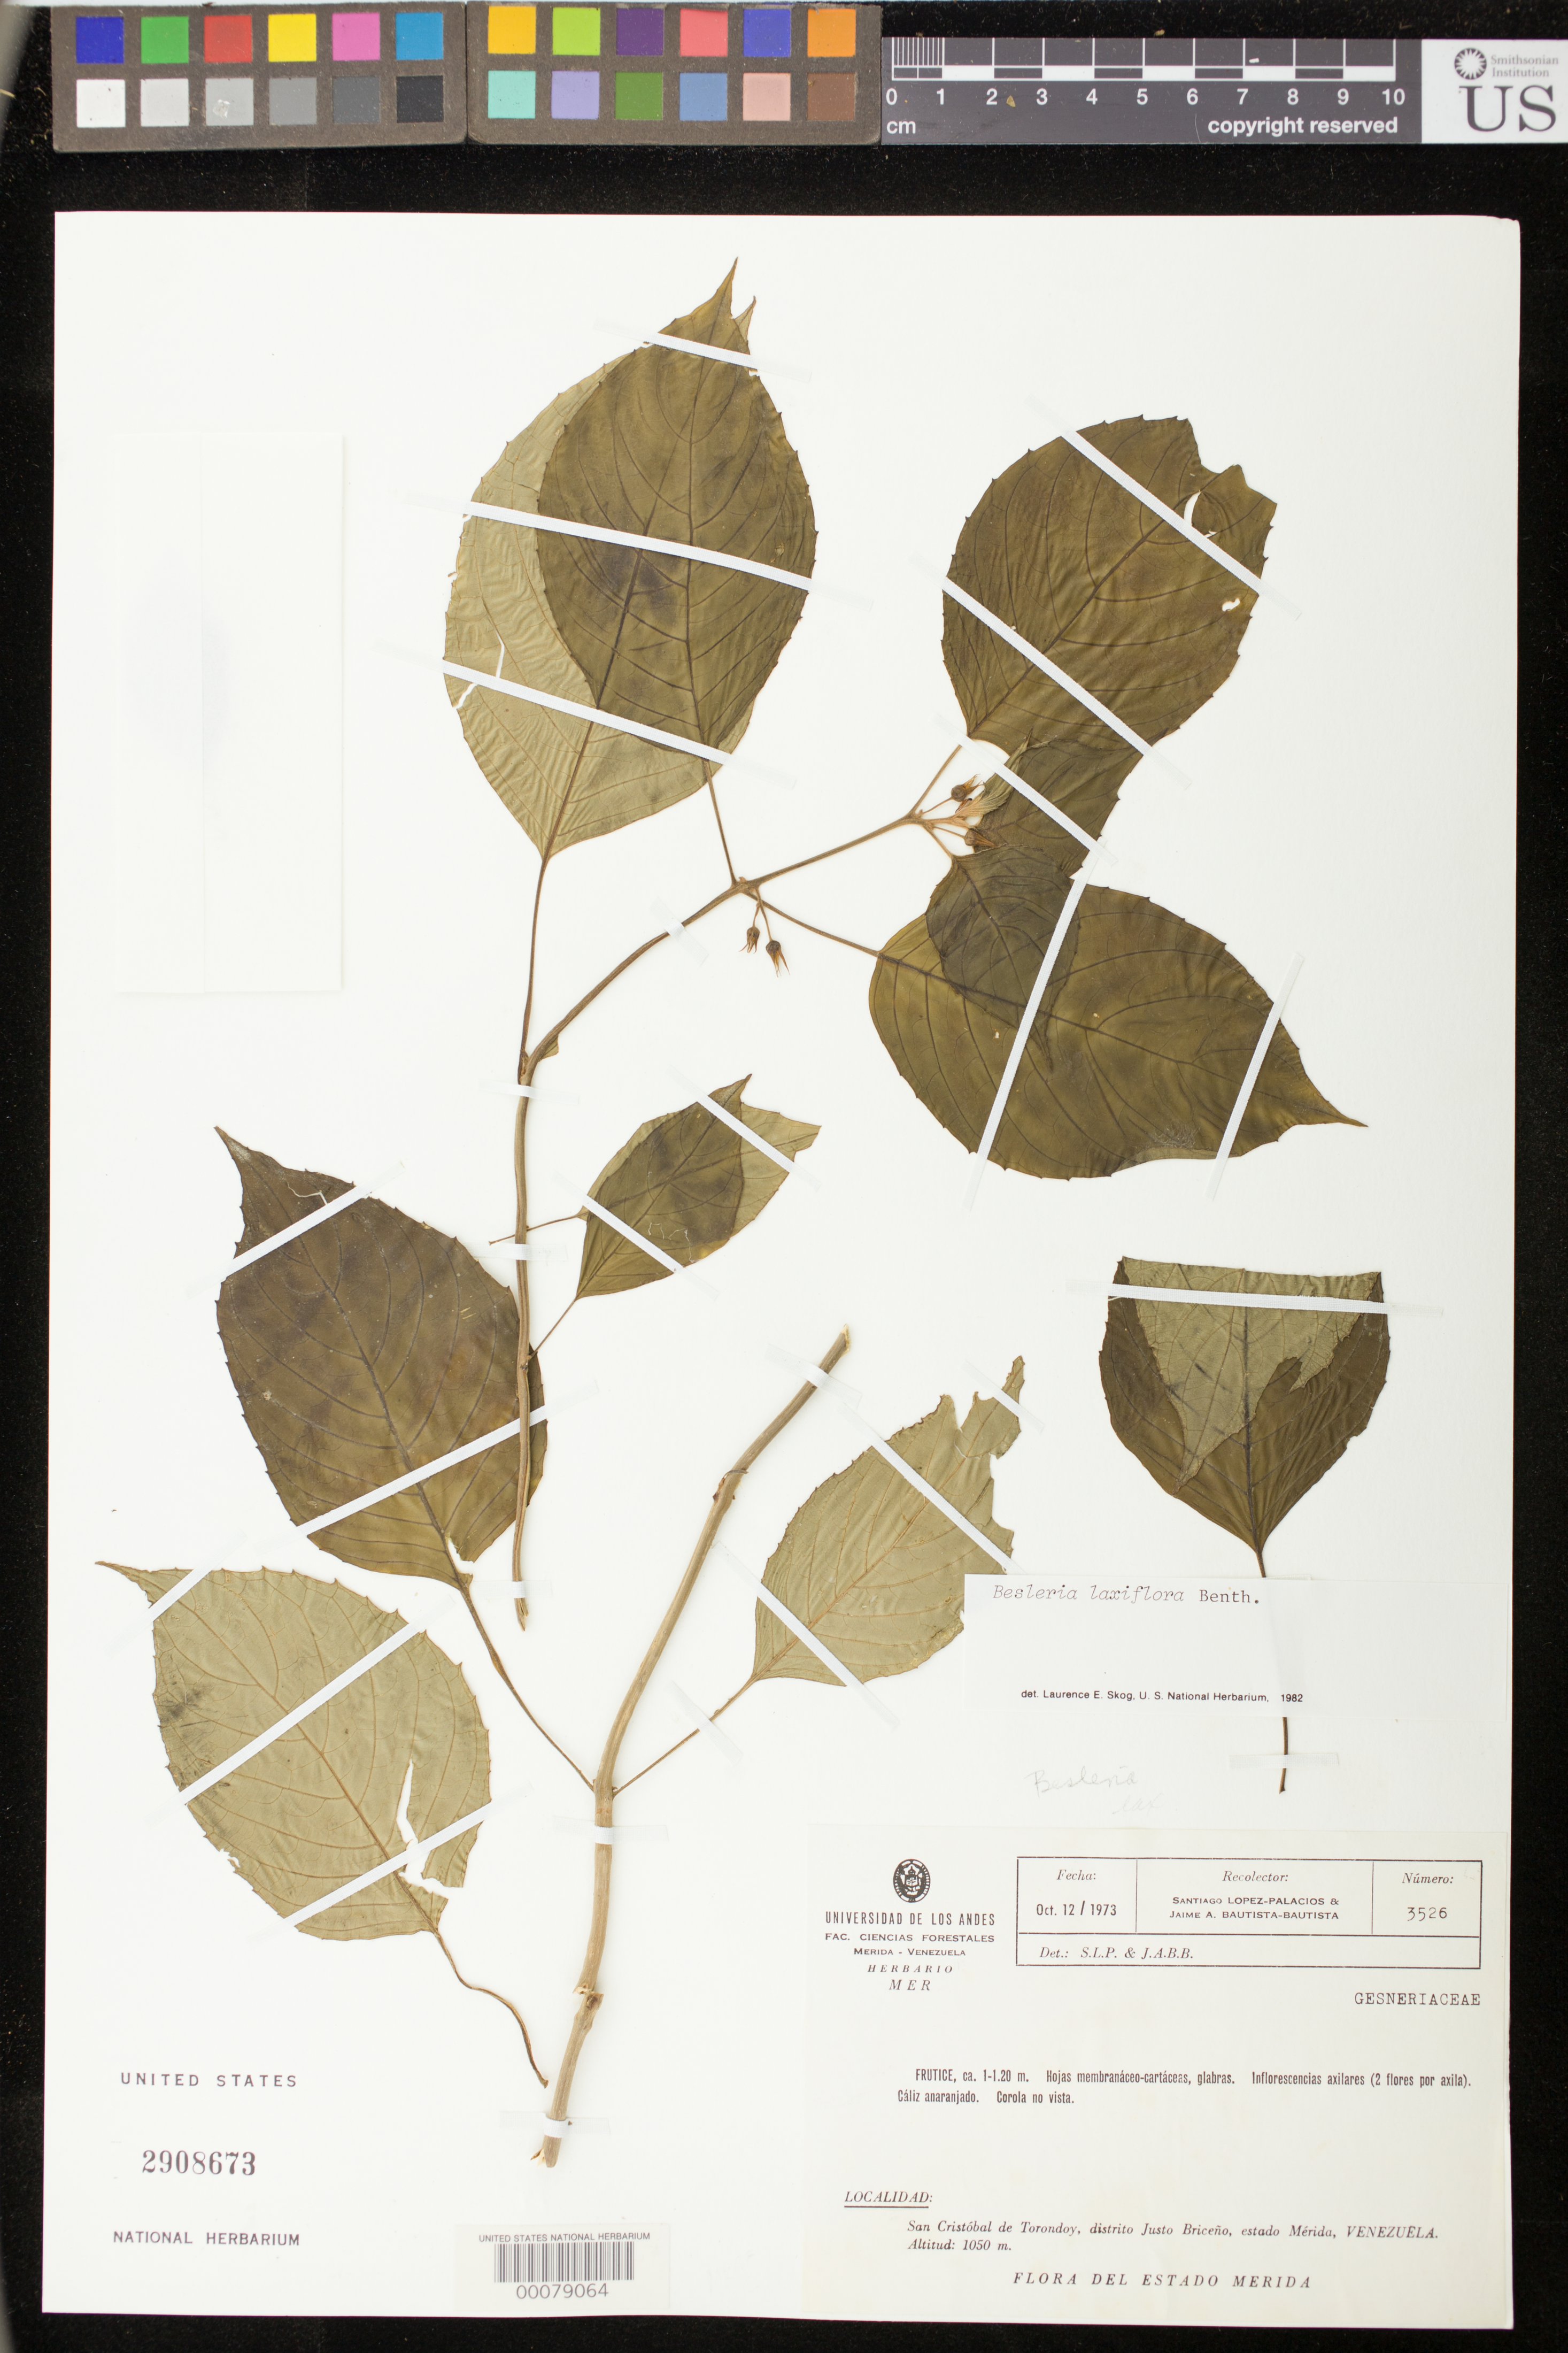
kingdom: Plantae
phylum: Tracheophyta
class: Magnoliopsida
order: Lamiales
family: Gesneriaceae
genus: Besleria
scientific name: Besleria laxiflora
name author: Benth.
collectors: S. Lopez-P. & J. A. Bautista B.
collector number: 3526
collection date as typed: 12 Oct 1973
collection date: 1973-10-12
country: Venezuela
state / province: Mérida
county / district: Justo Briceño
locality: San Cristobal de Torondoy, Disticto Justo Briceno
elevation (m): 1050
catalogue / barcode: US 2908673